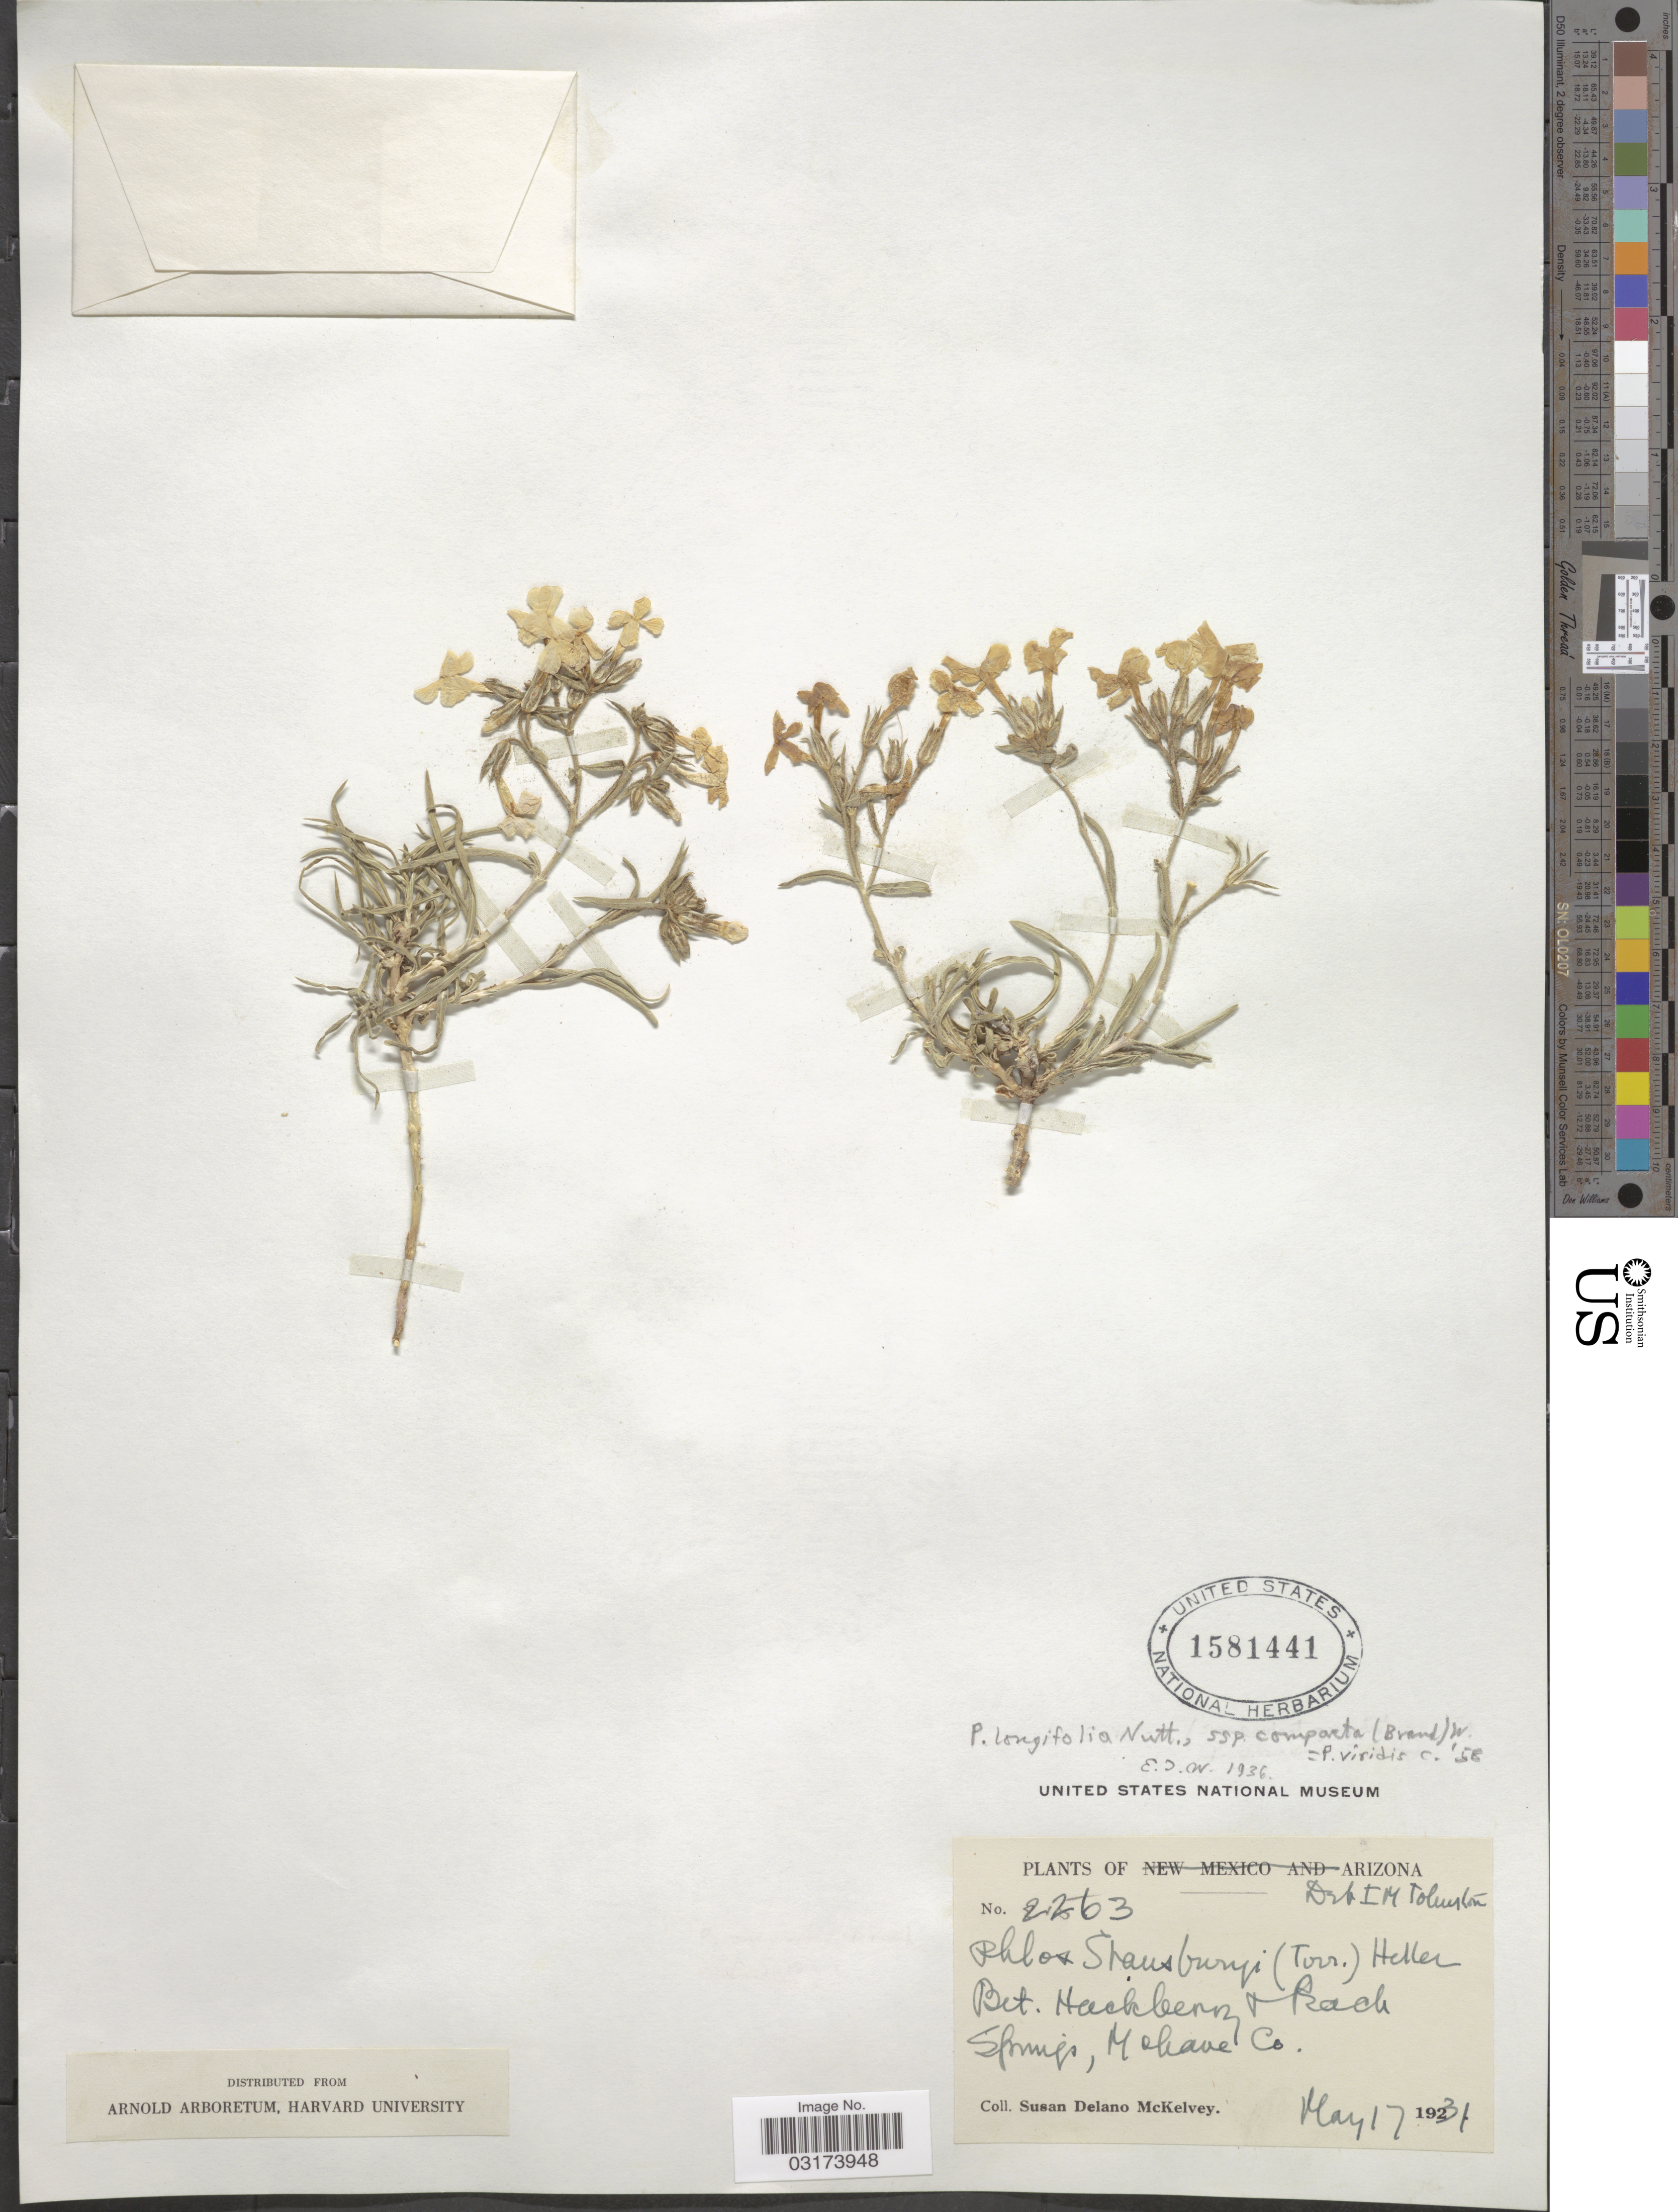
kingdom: Plantae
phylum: Tracheophyta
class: Magnoliopsida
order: Ericales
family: Polemoniaceae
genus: Phlox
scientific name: Phlox longifolia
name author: Nutt.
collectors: S. A. McKelvey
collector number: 2263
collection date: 1931-05-17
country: United States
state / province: Arizona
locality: Springs, Mohave Co.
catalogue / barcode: US 1581441